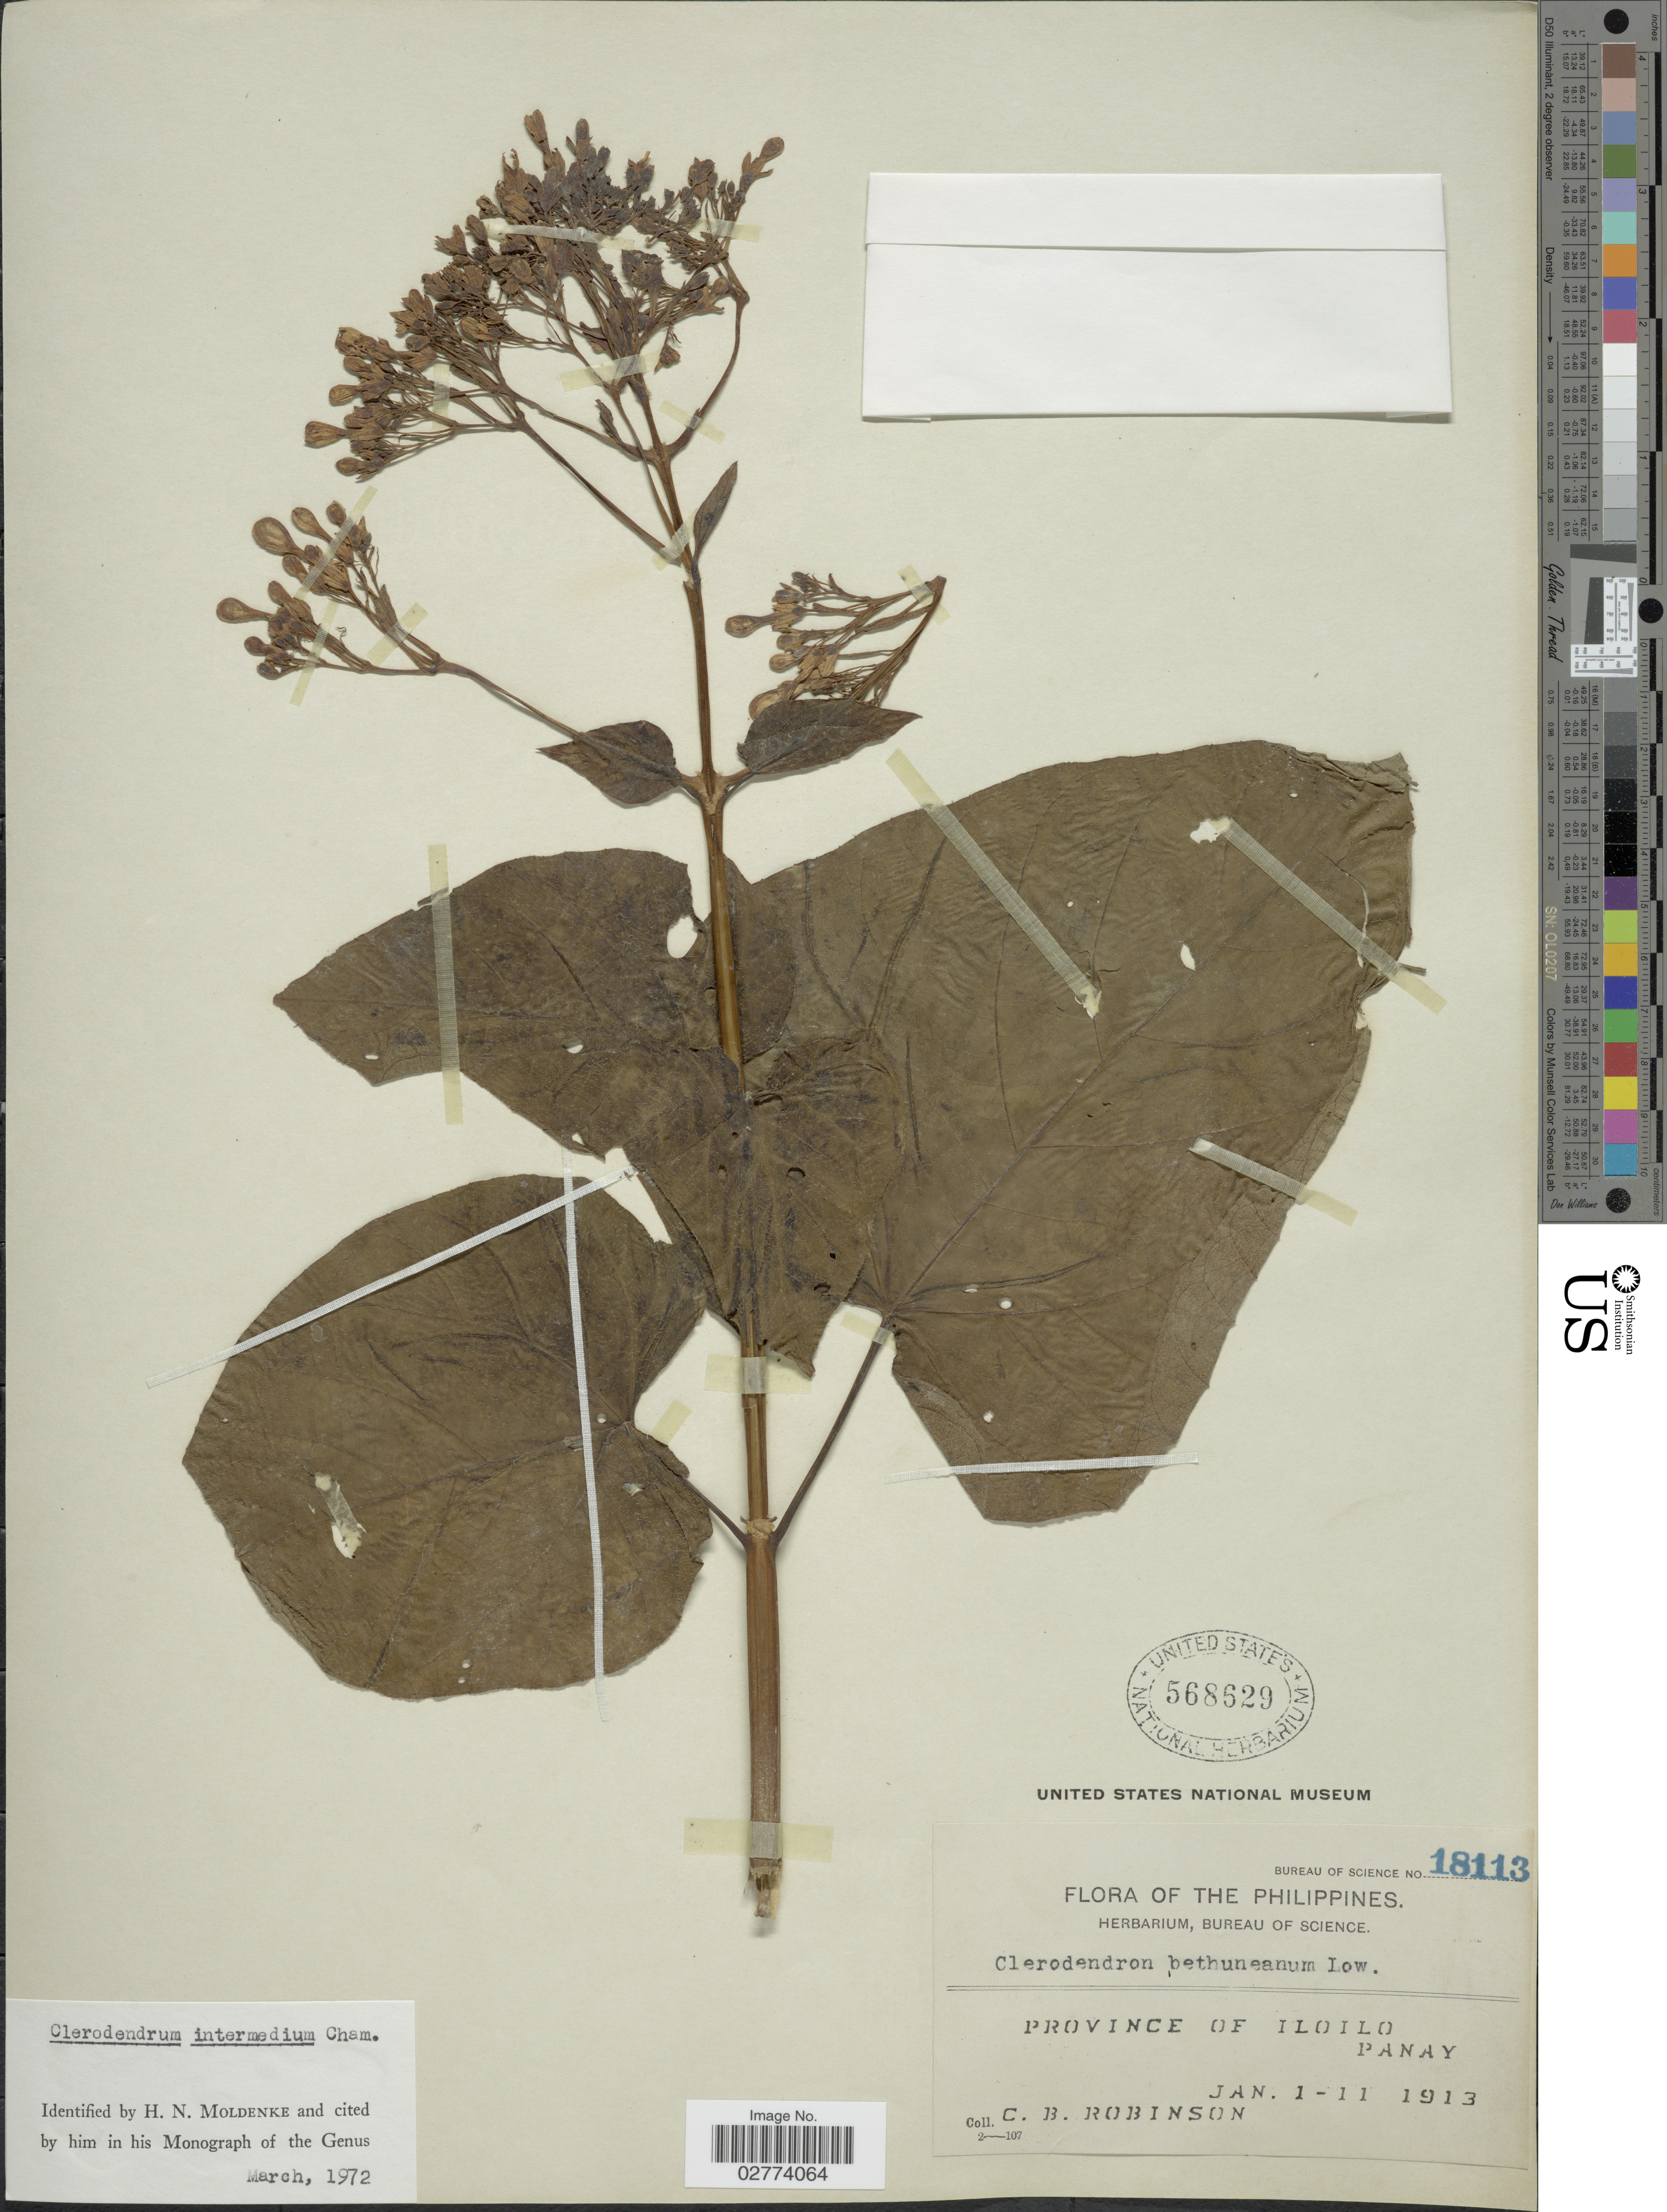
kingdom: Plantae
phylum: Tracheophyta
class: Magnoliopsida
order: Lamiales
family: Lamiaceae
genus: Clerodendrum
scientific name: Clerodendrum intermedium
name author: Cham.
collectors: C. Robinson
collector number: Bureau of Science 18113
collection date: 1913-01-01/1913-01-11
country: Philippines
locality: Province of Iloilo, Panay.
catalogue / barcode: US 568629